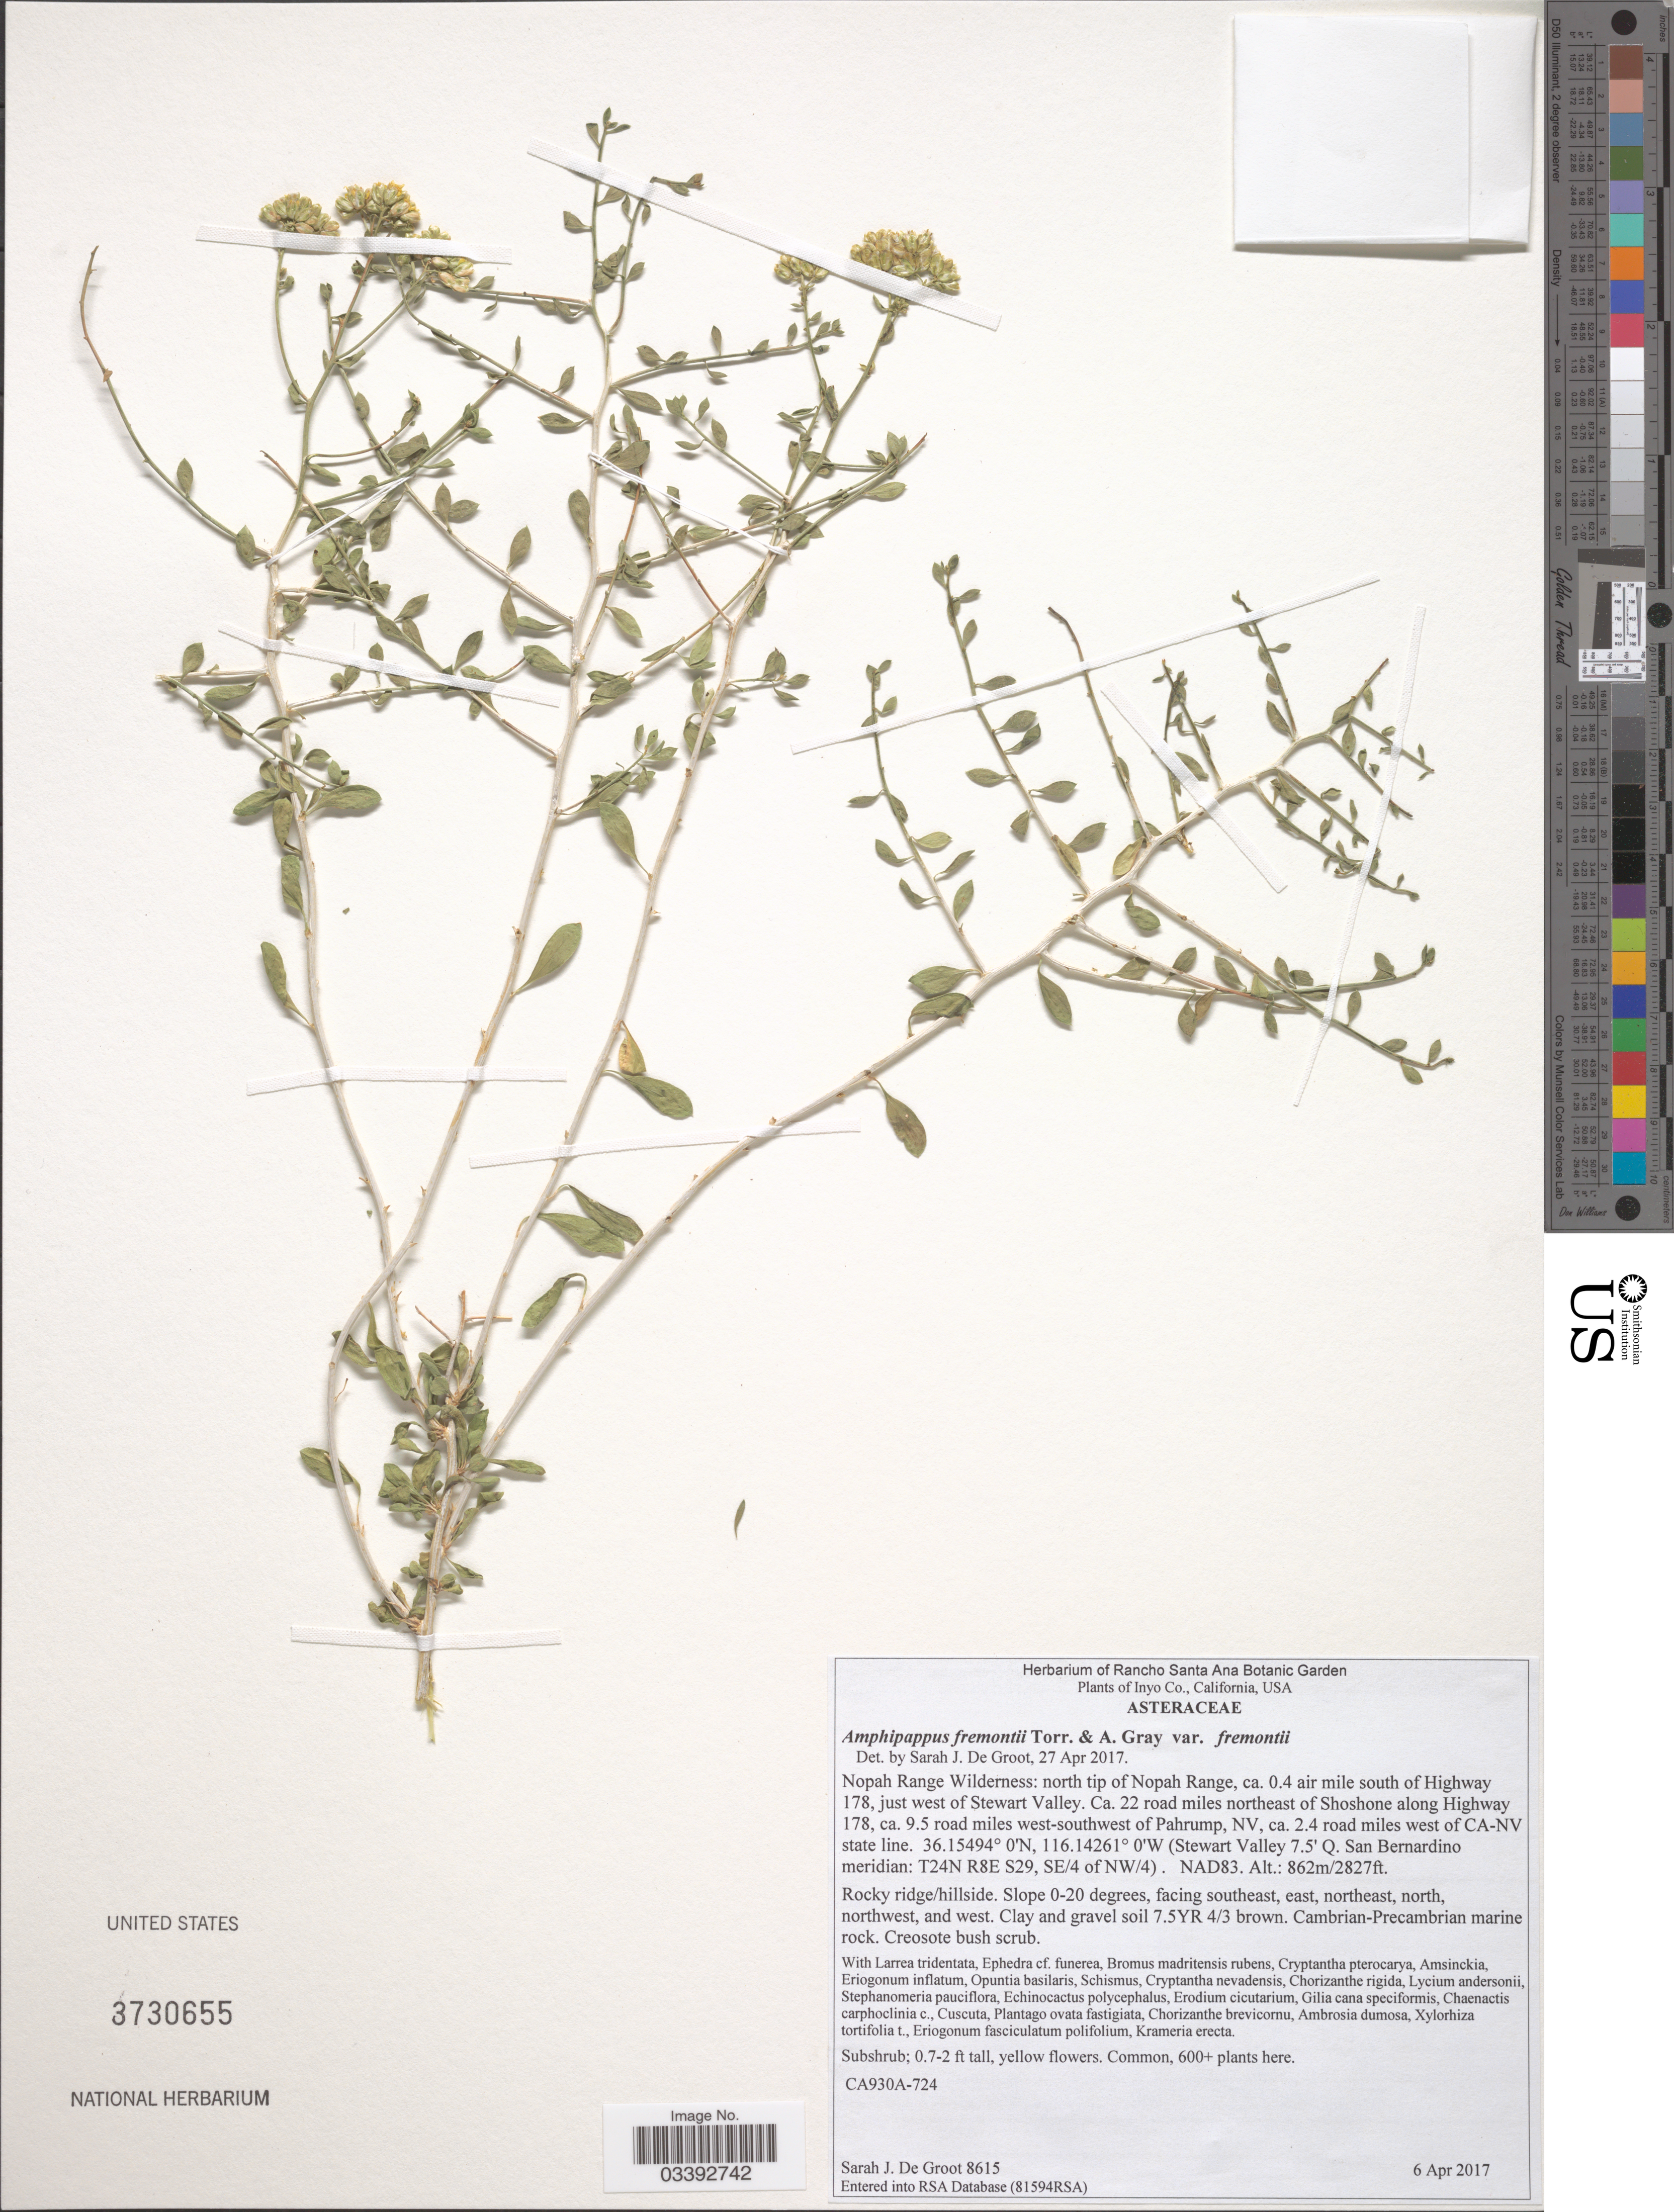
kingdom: Plantae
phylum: Tracheophyta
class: Magnoliopsida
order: Asterales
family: Asteraceae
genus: Amphipappus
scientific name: Amphipappus fremontii var. fremontii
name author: Torr. & A. Gray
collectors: S. De Groot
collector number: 8615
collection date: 2017-04-06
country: United States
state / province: California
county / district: Inyo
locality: Inyo Co. Nopah Range Wilderness: north tip of Nopah Range, ca. 0.4 air mile south of Highway 178, just west of Stewart Valley. Ca. 22 road miles northeast of Shoshone along Highway 178, ca. 9.5 road miles west-southwest of Pahrump, NV, ca. 2.4 road miles west of CA-NV state line. (Stewart Valley 7.5' Q. San Bernardino meridian: T24N R8E S29, SE/4 of NW/4). NAD83.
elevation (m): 862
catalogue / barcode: US 3730655